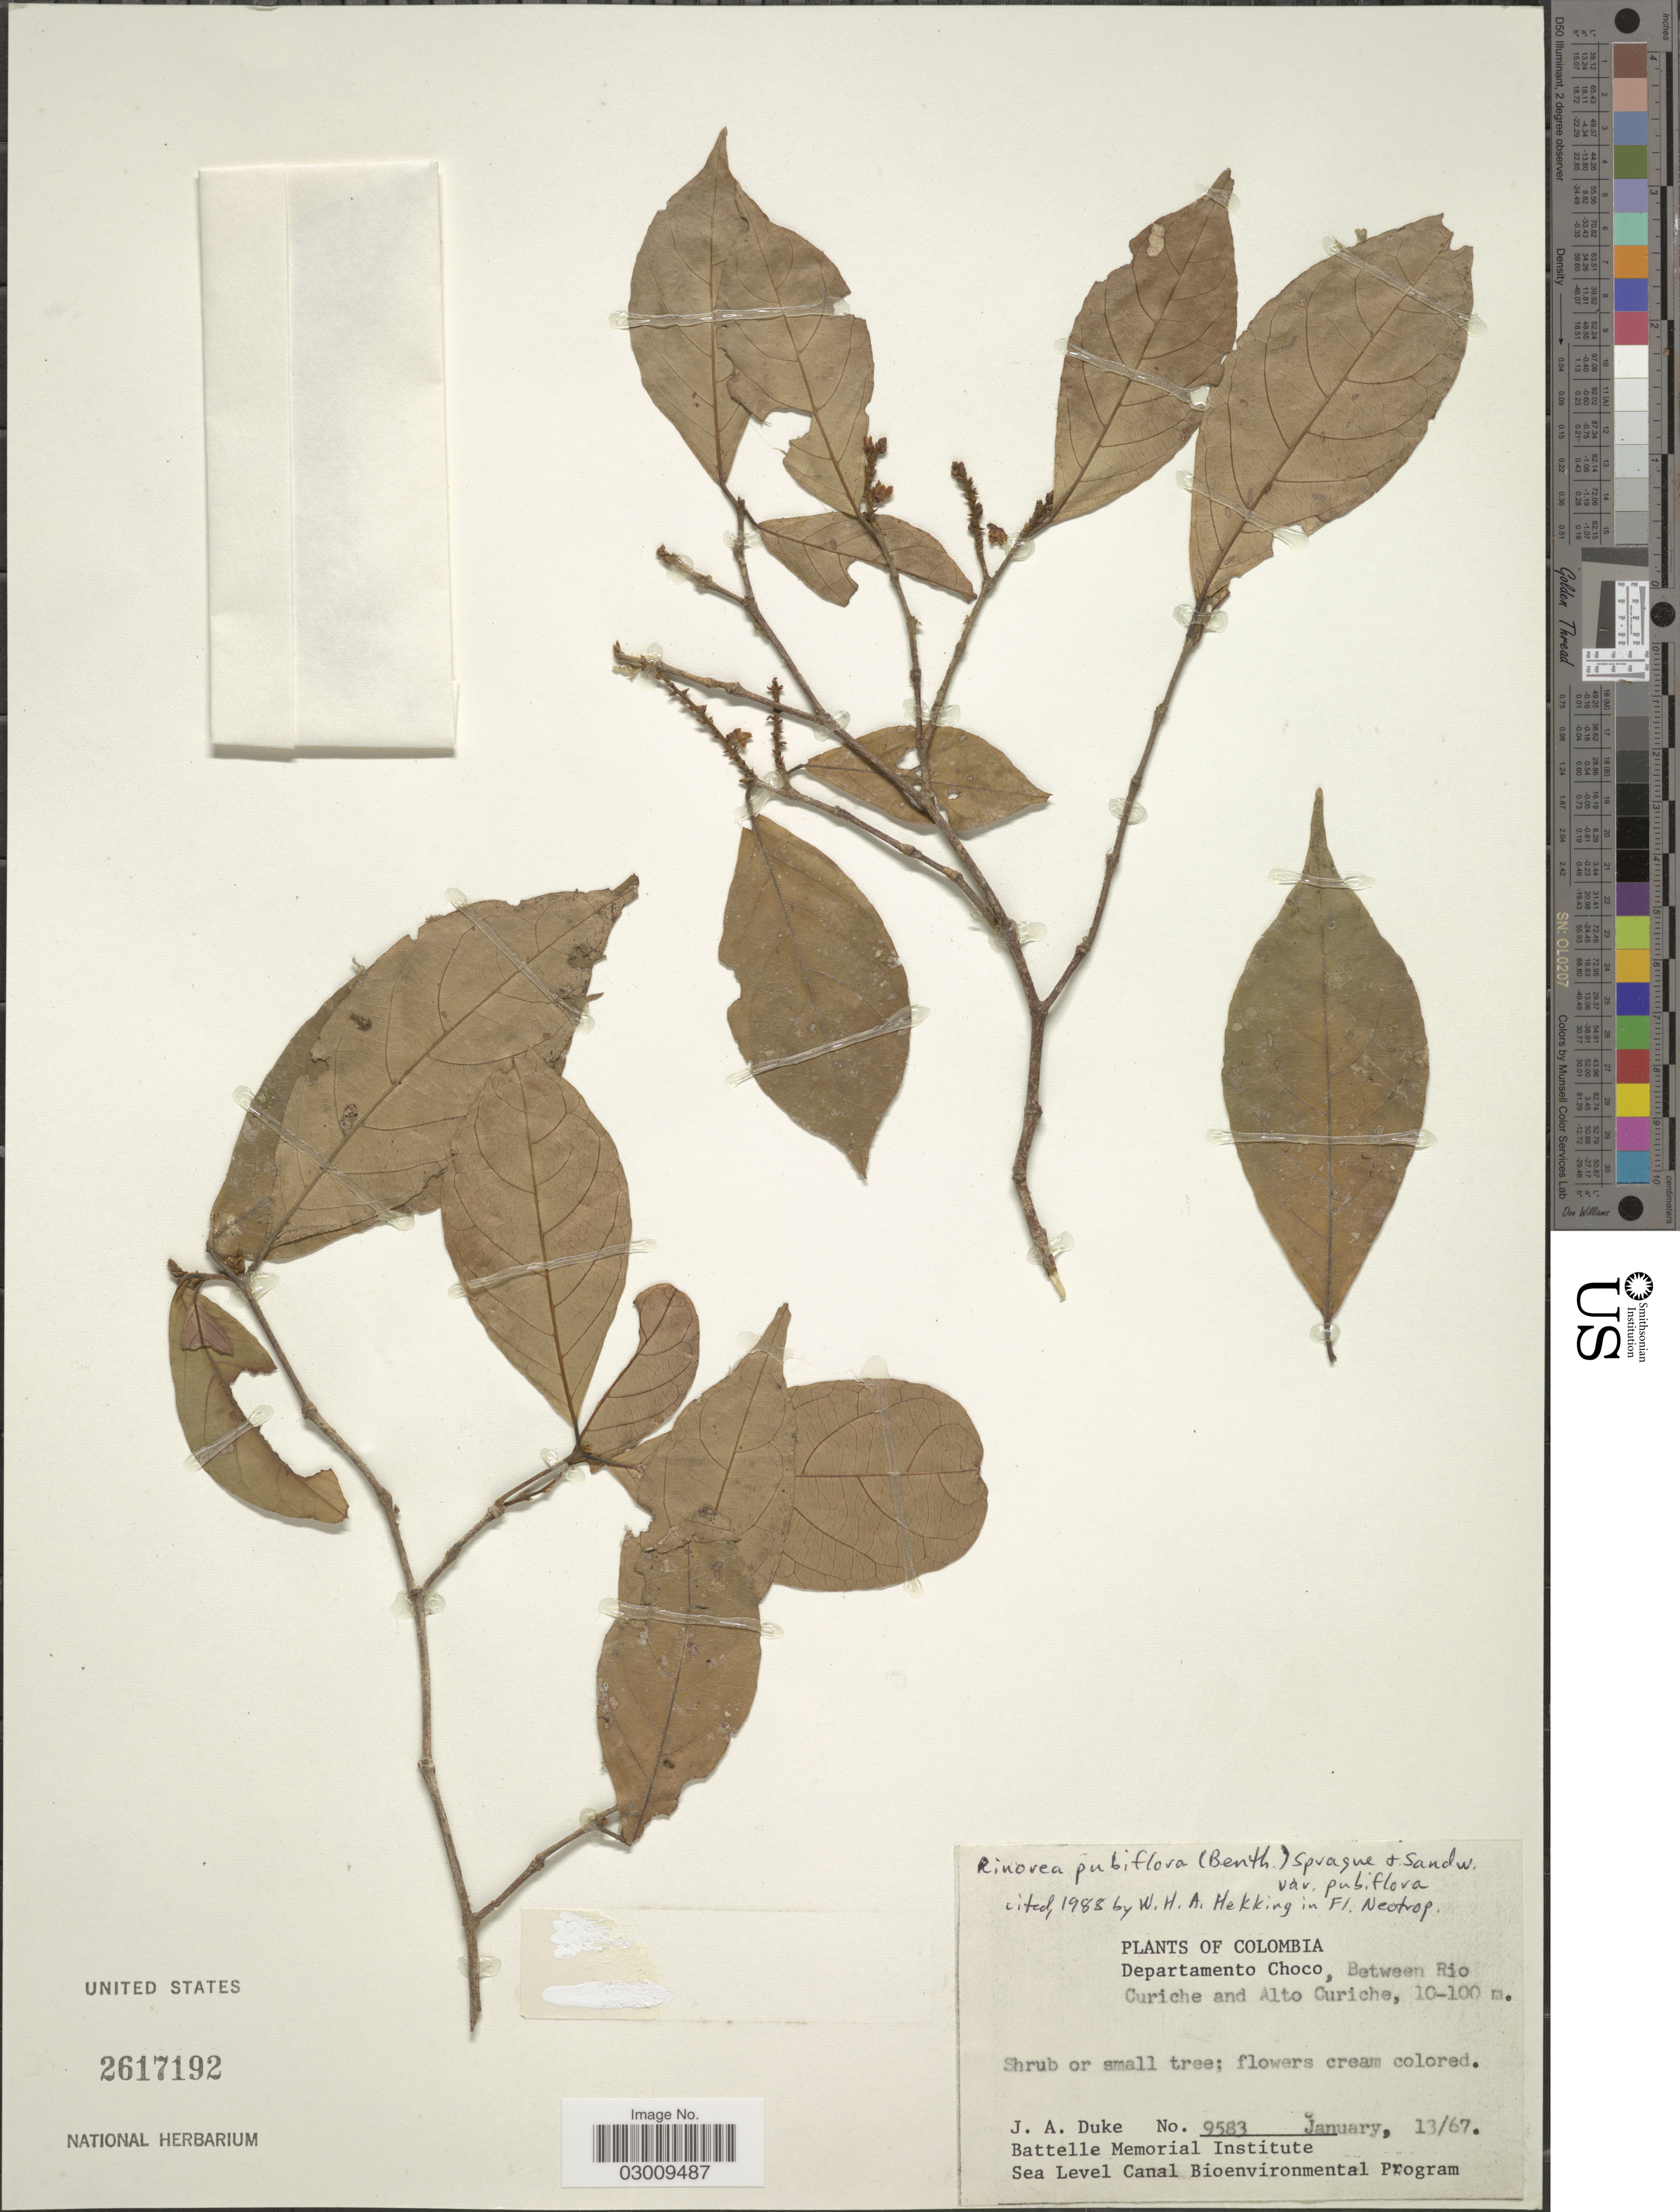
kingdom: Plantae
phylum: Tracheophyta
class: Magnoliopsida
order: Malpighiales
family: Violaceae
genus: Rinorea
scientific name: Rinorea squamata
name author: S.F. Blake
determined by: Hoyos-Gomez, S. E.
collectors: J. A. Duke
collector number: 9583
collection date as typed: Transcribed d/m/y: 13/1/67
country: Colombia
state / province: Chocó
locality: Departamento Choco, Between Rio Curiche and Alto Curiche.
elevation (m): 10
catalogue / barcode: US 2617192